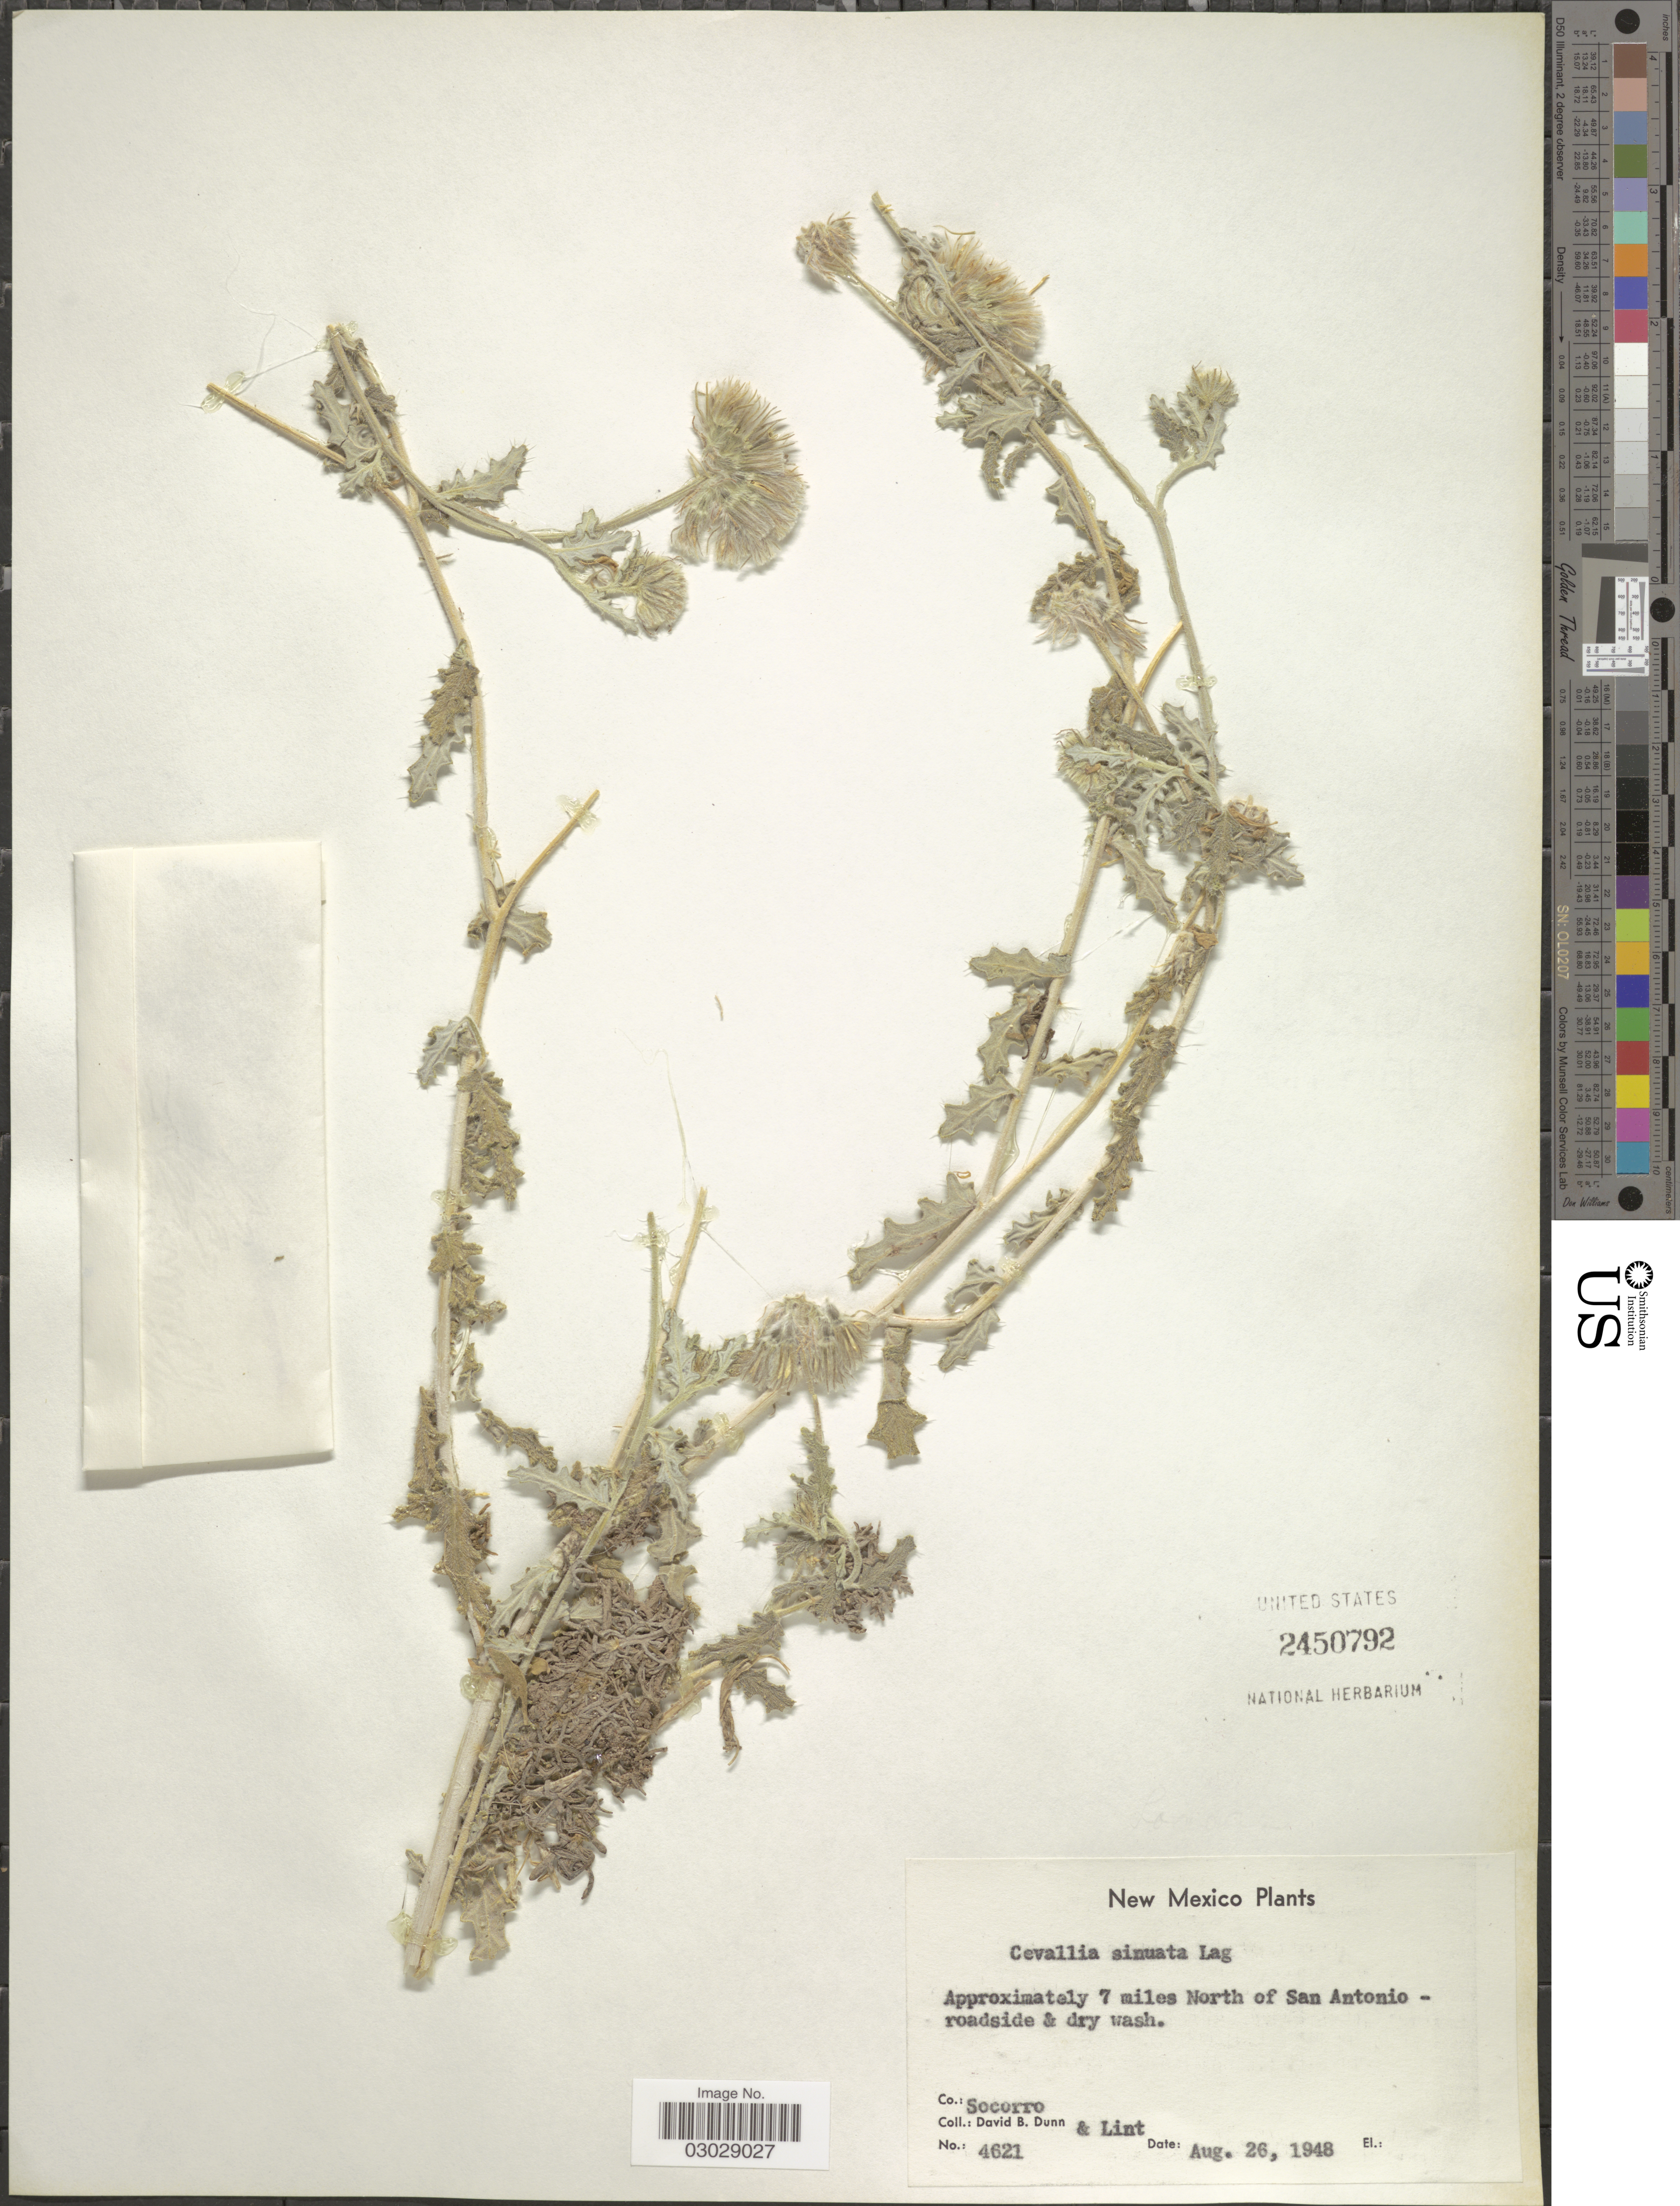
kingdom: Plantae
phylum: Tracheophyta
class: Magnoliopsida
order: Cornales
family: Loasaceae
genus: Cevallia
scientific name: Cevallia sinuata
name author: Lag.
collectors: D. B. Dunn & -. Lint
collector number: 4621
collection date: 1948-08-26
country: United States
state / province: New Mexico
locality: Approximately 7 miles North of San Antonio - roadside & dry wash. Co.: Socorro.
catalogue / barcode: US 2450792